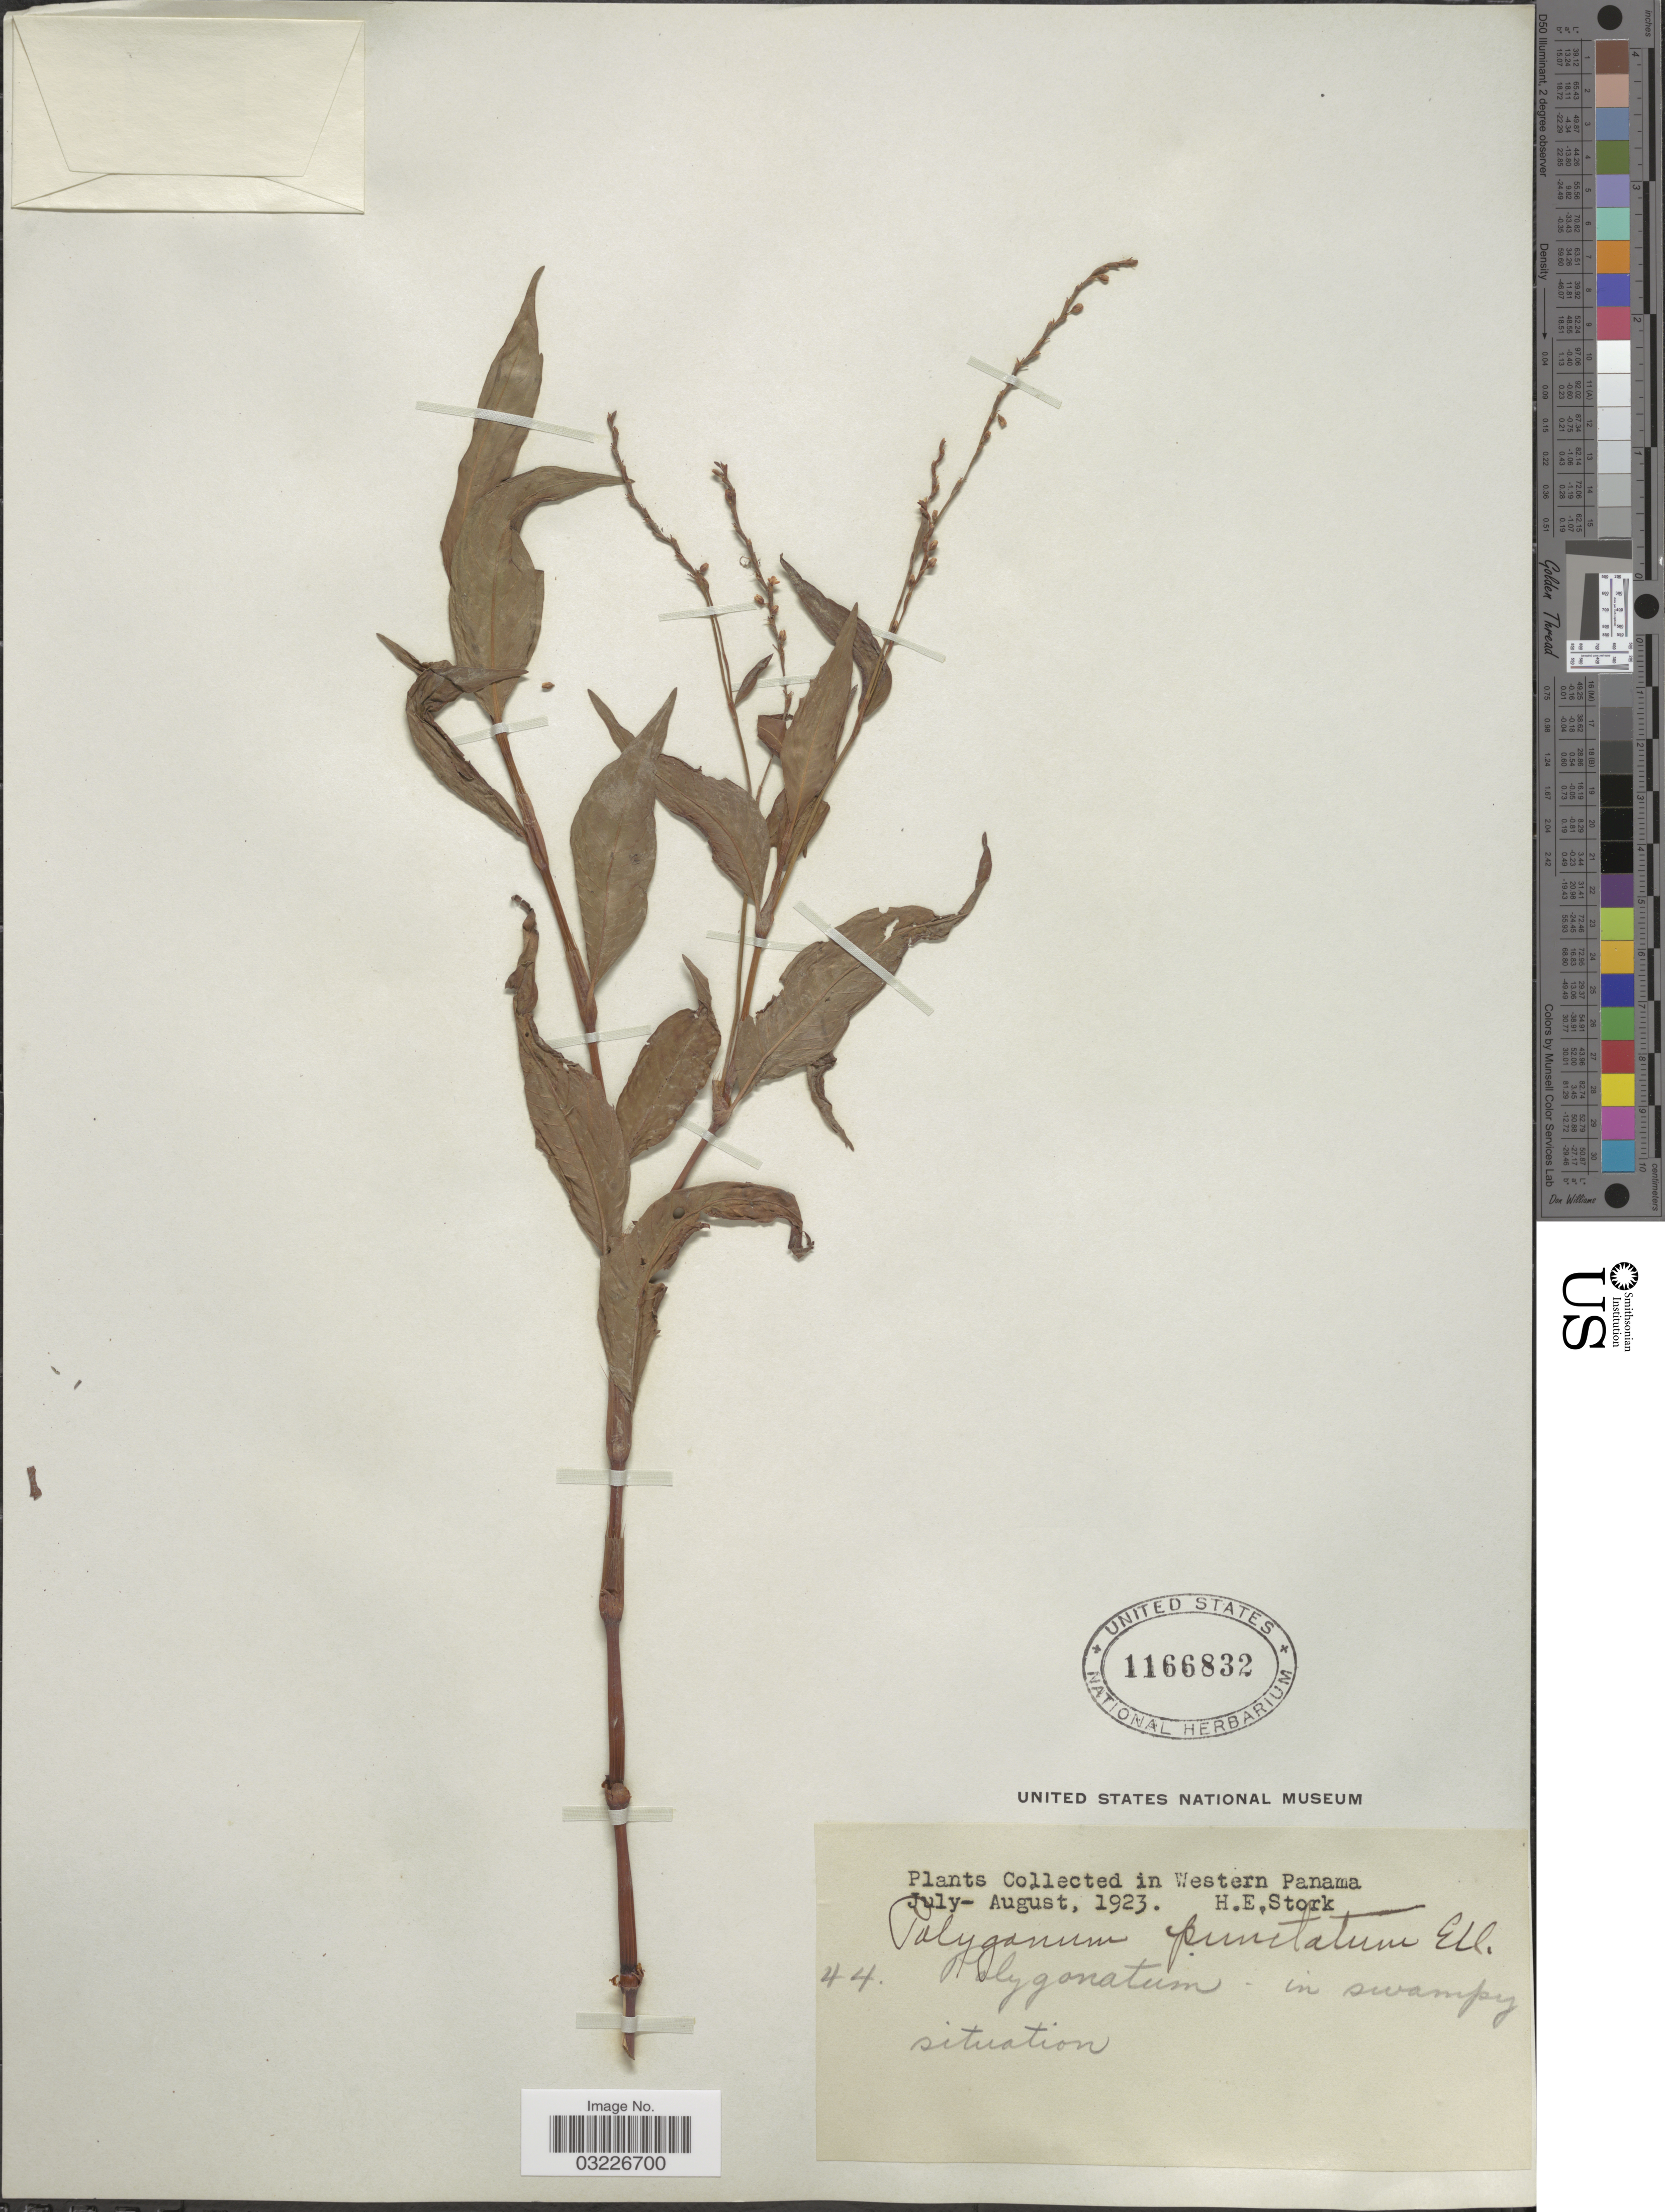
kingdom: Plantae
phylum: Tracheophyta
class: Magnoliopsida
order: Caryophyllales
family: Polygonaceae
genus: Persicaria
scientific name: Persicaria punctata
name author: (Elliott) Small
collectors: H. E. Stork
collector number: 44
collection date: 1923-07/1923-08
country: Panama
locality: Western Panama.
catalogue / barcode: US 1166832